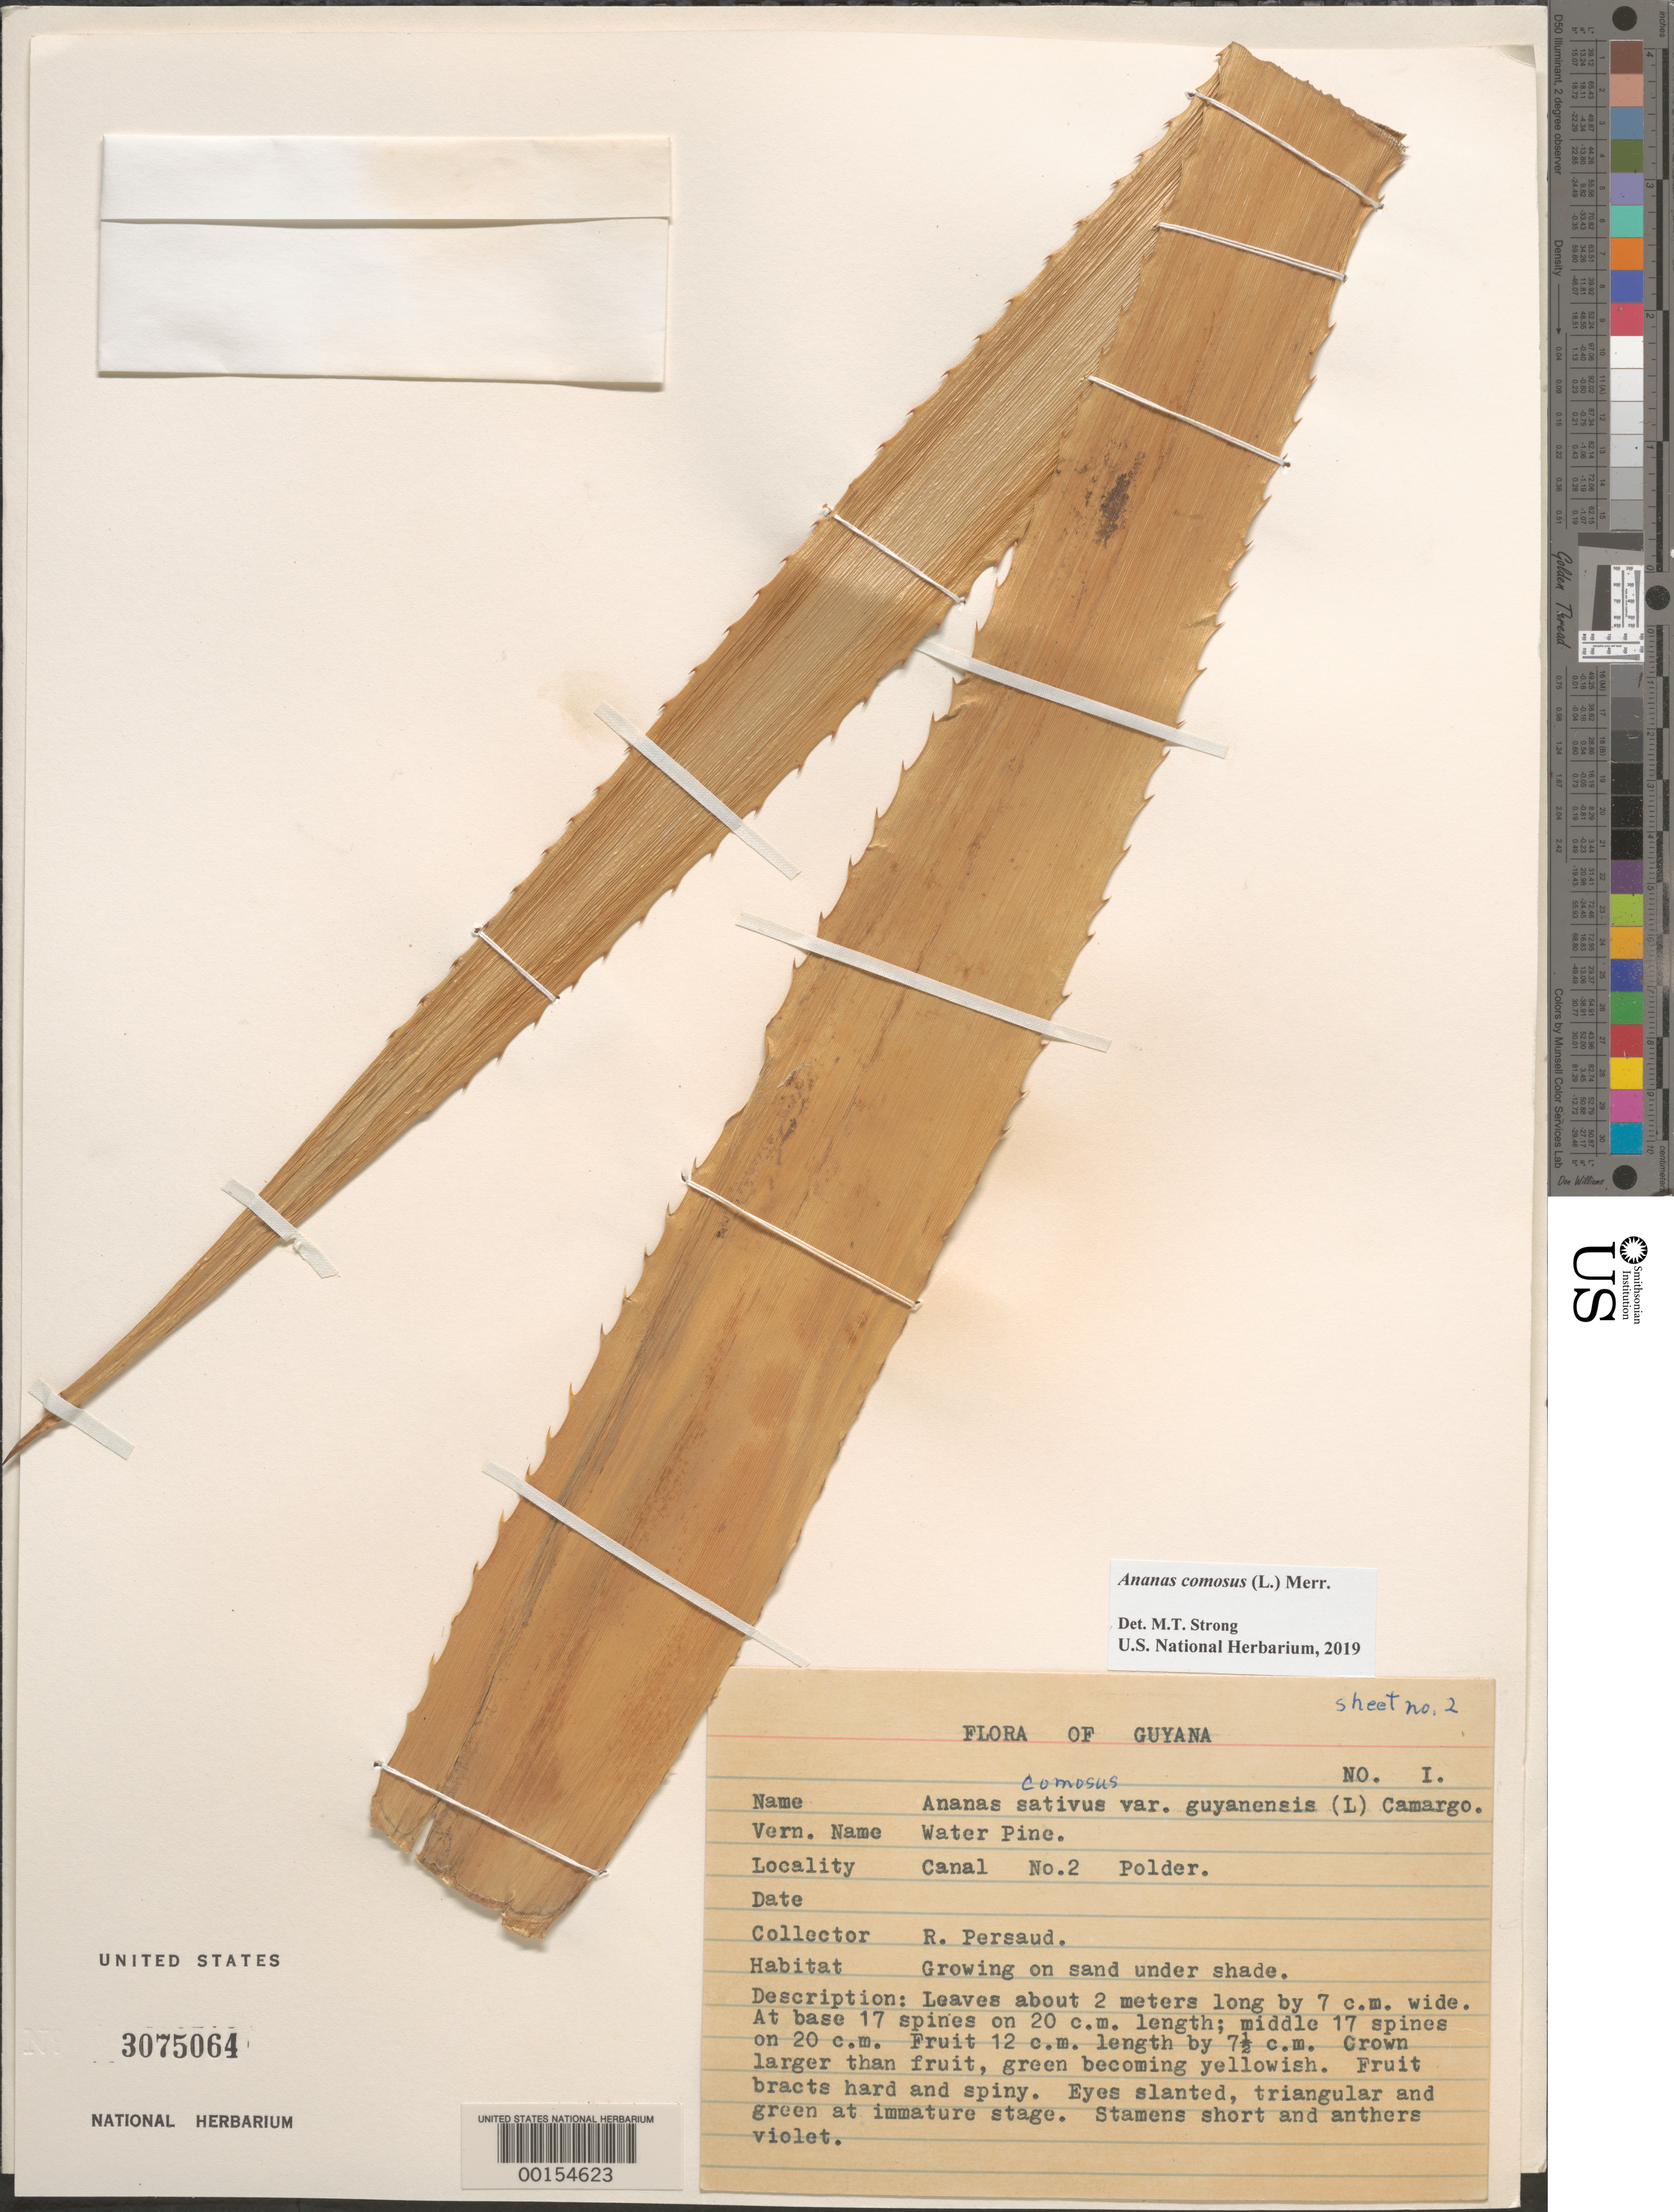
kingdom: Plantae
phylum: Tracheophyta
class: Liliopsida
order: Poales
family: Bromeliaceae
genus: Ananas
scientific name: Ananas comosus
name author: (L.) Merr.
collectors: R. Persaud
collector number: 1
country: Guyana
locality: Canal No.2 Polder.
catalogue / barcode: US 3075064